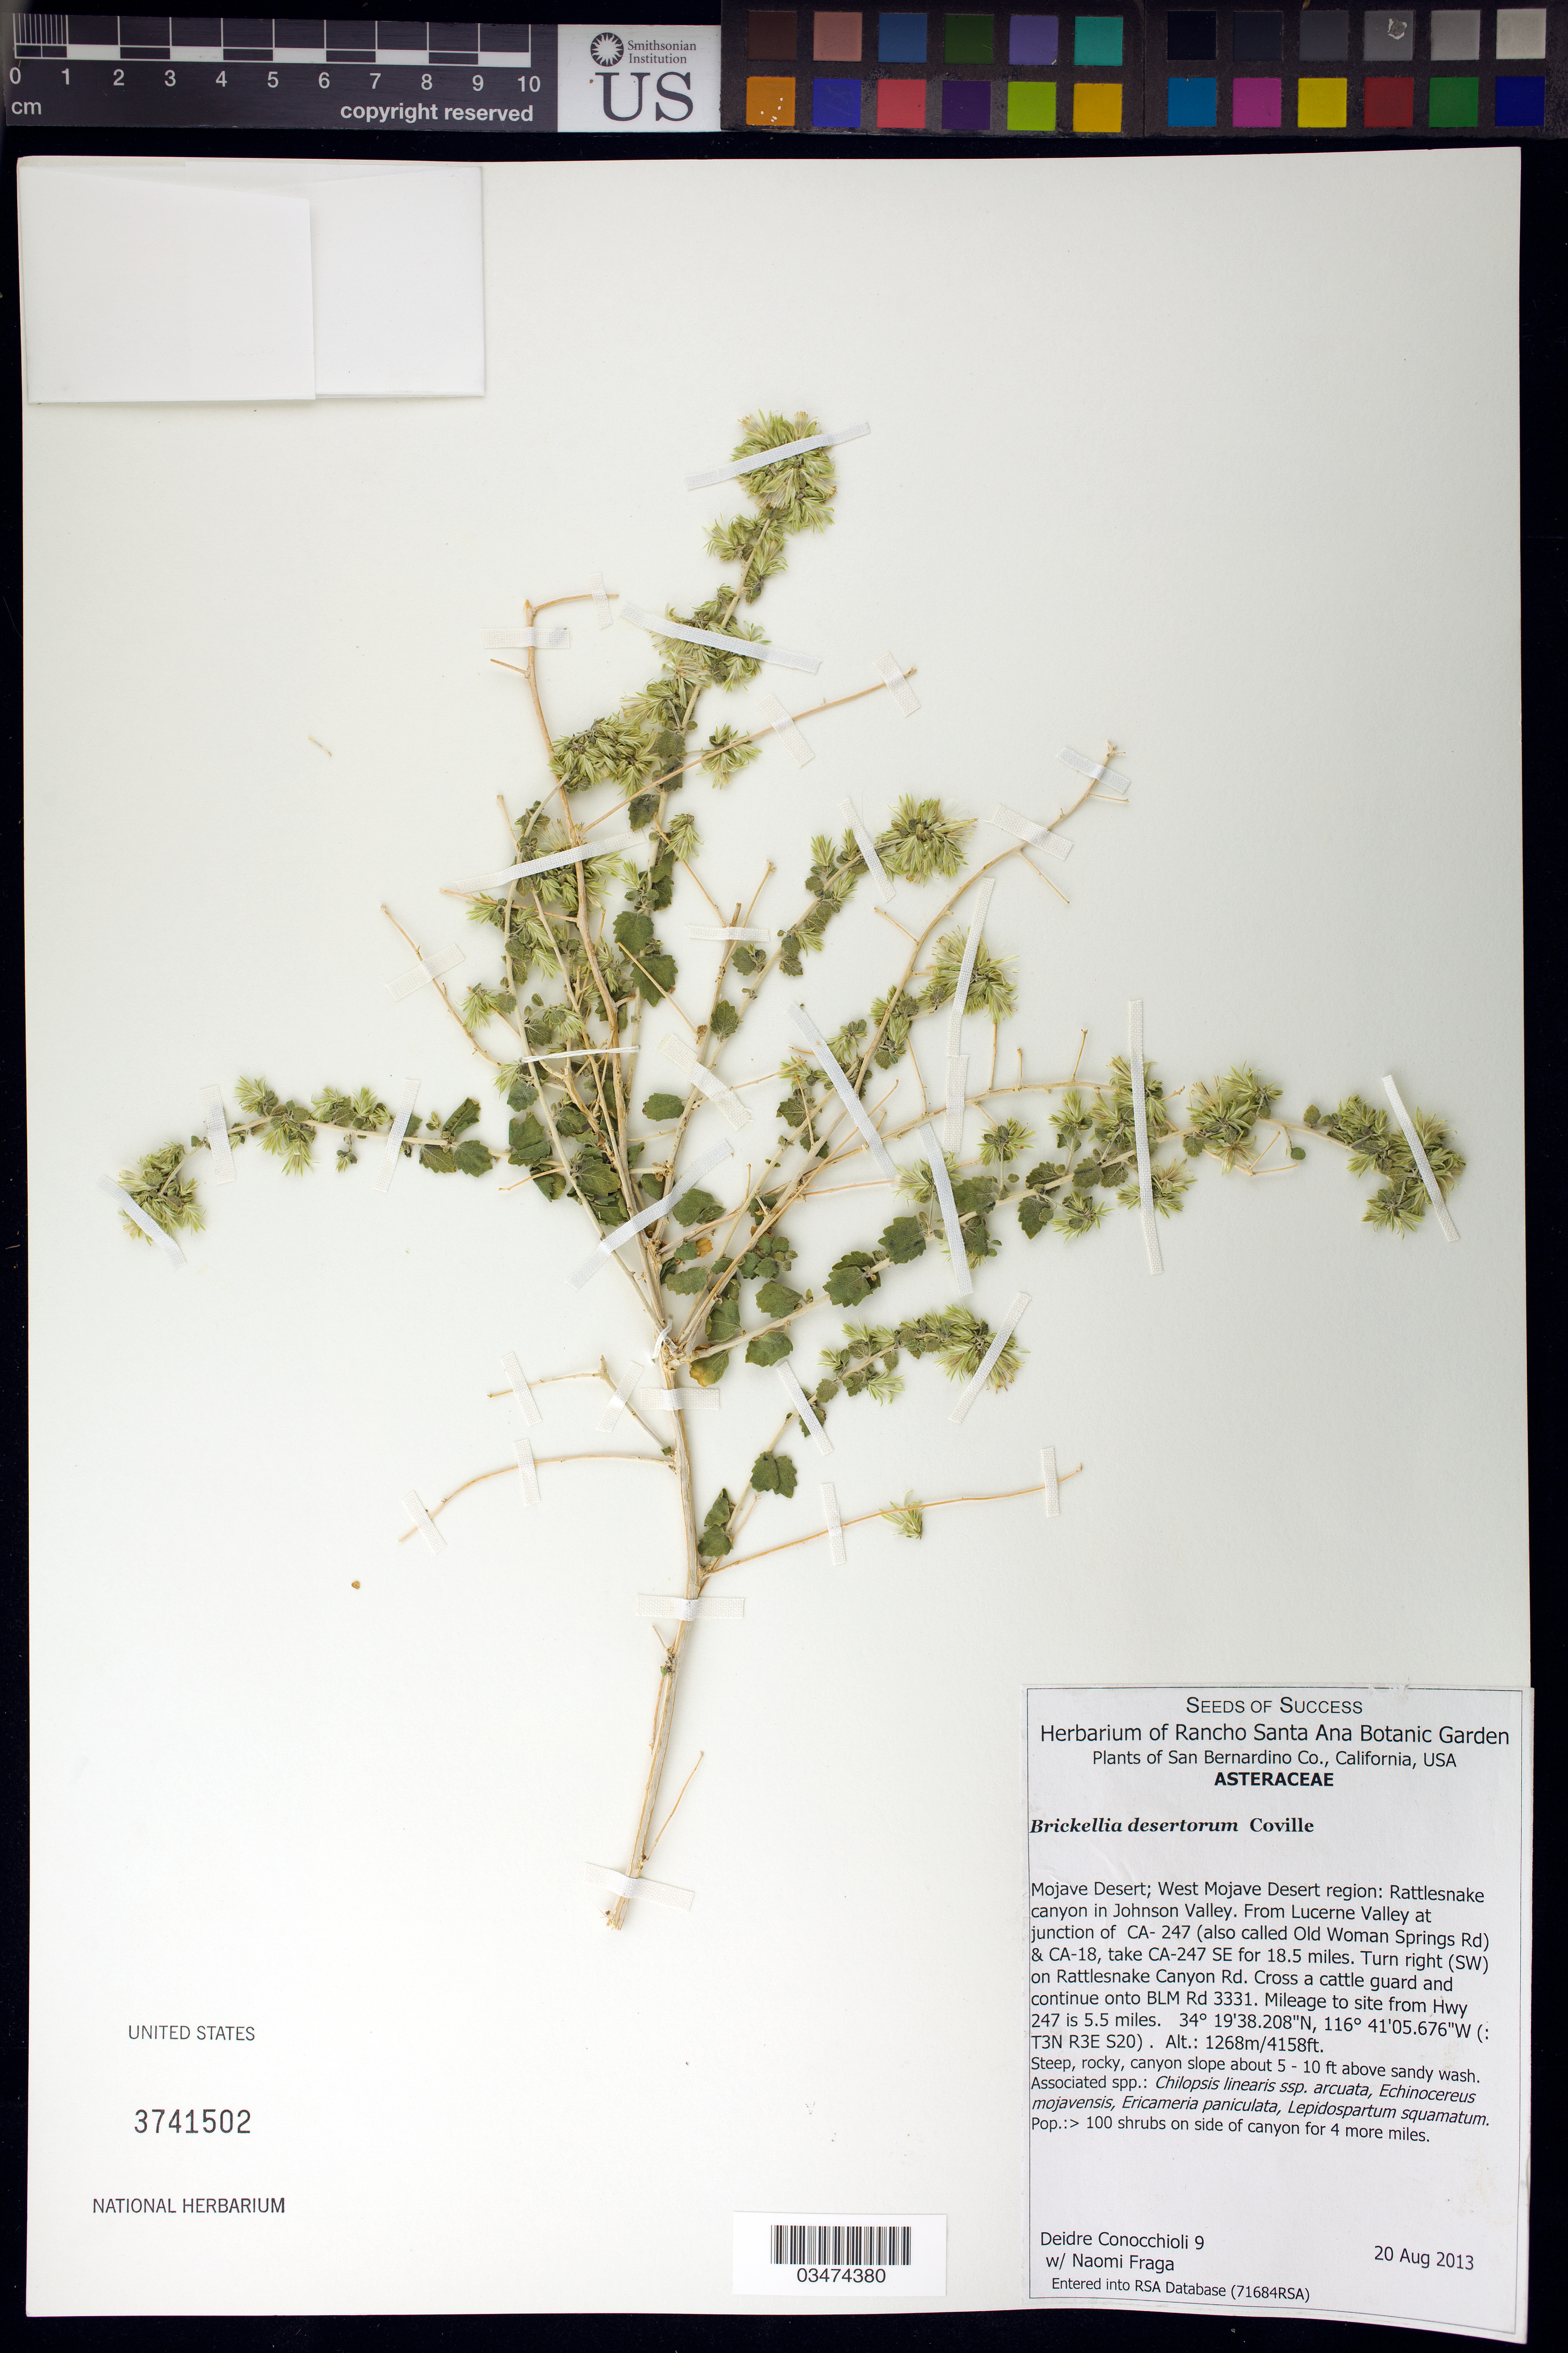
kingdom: Plantae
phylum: Tracheophyta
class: Magnoliopsida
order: Asterales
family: Asteraceae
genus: Brickellia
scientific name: Brickellia desertorum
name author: Coville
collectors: D. Conocchioli & N. Fraga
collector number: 9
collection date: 2013-08-20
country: United States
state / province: California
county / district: San Bernardino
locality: West Mojave Desert Region; Rattlesnake canyon in Johnson Valley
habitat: Rocky canyon slope above sandy wash.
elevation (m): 1268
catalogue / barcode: US 3741502